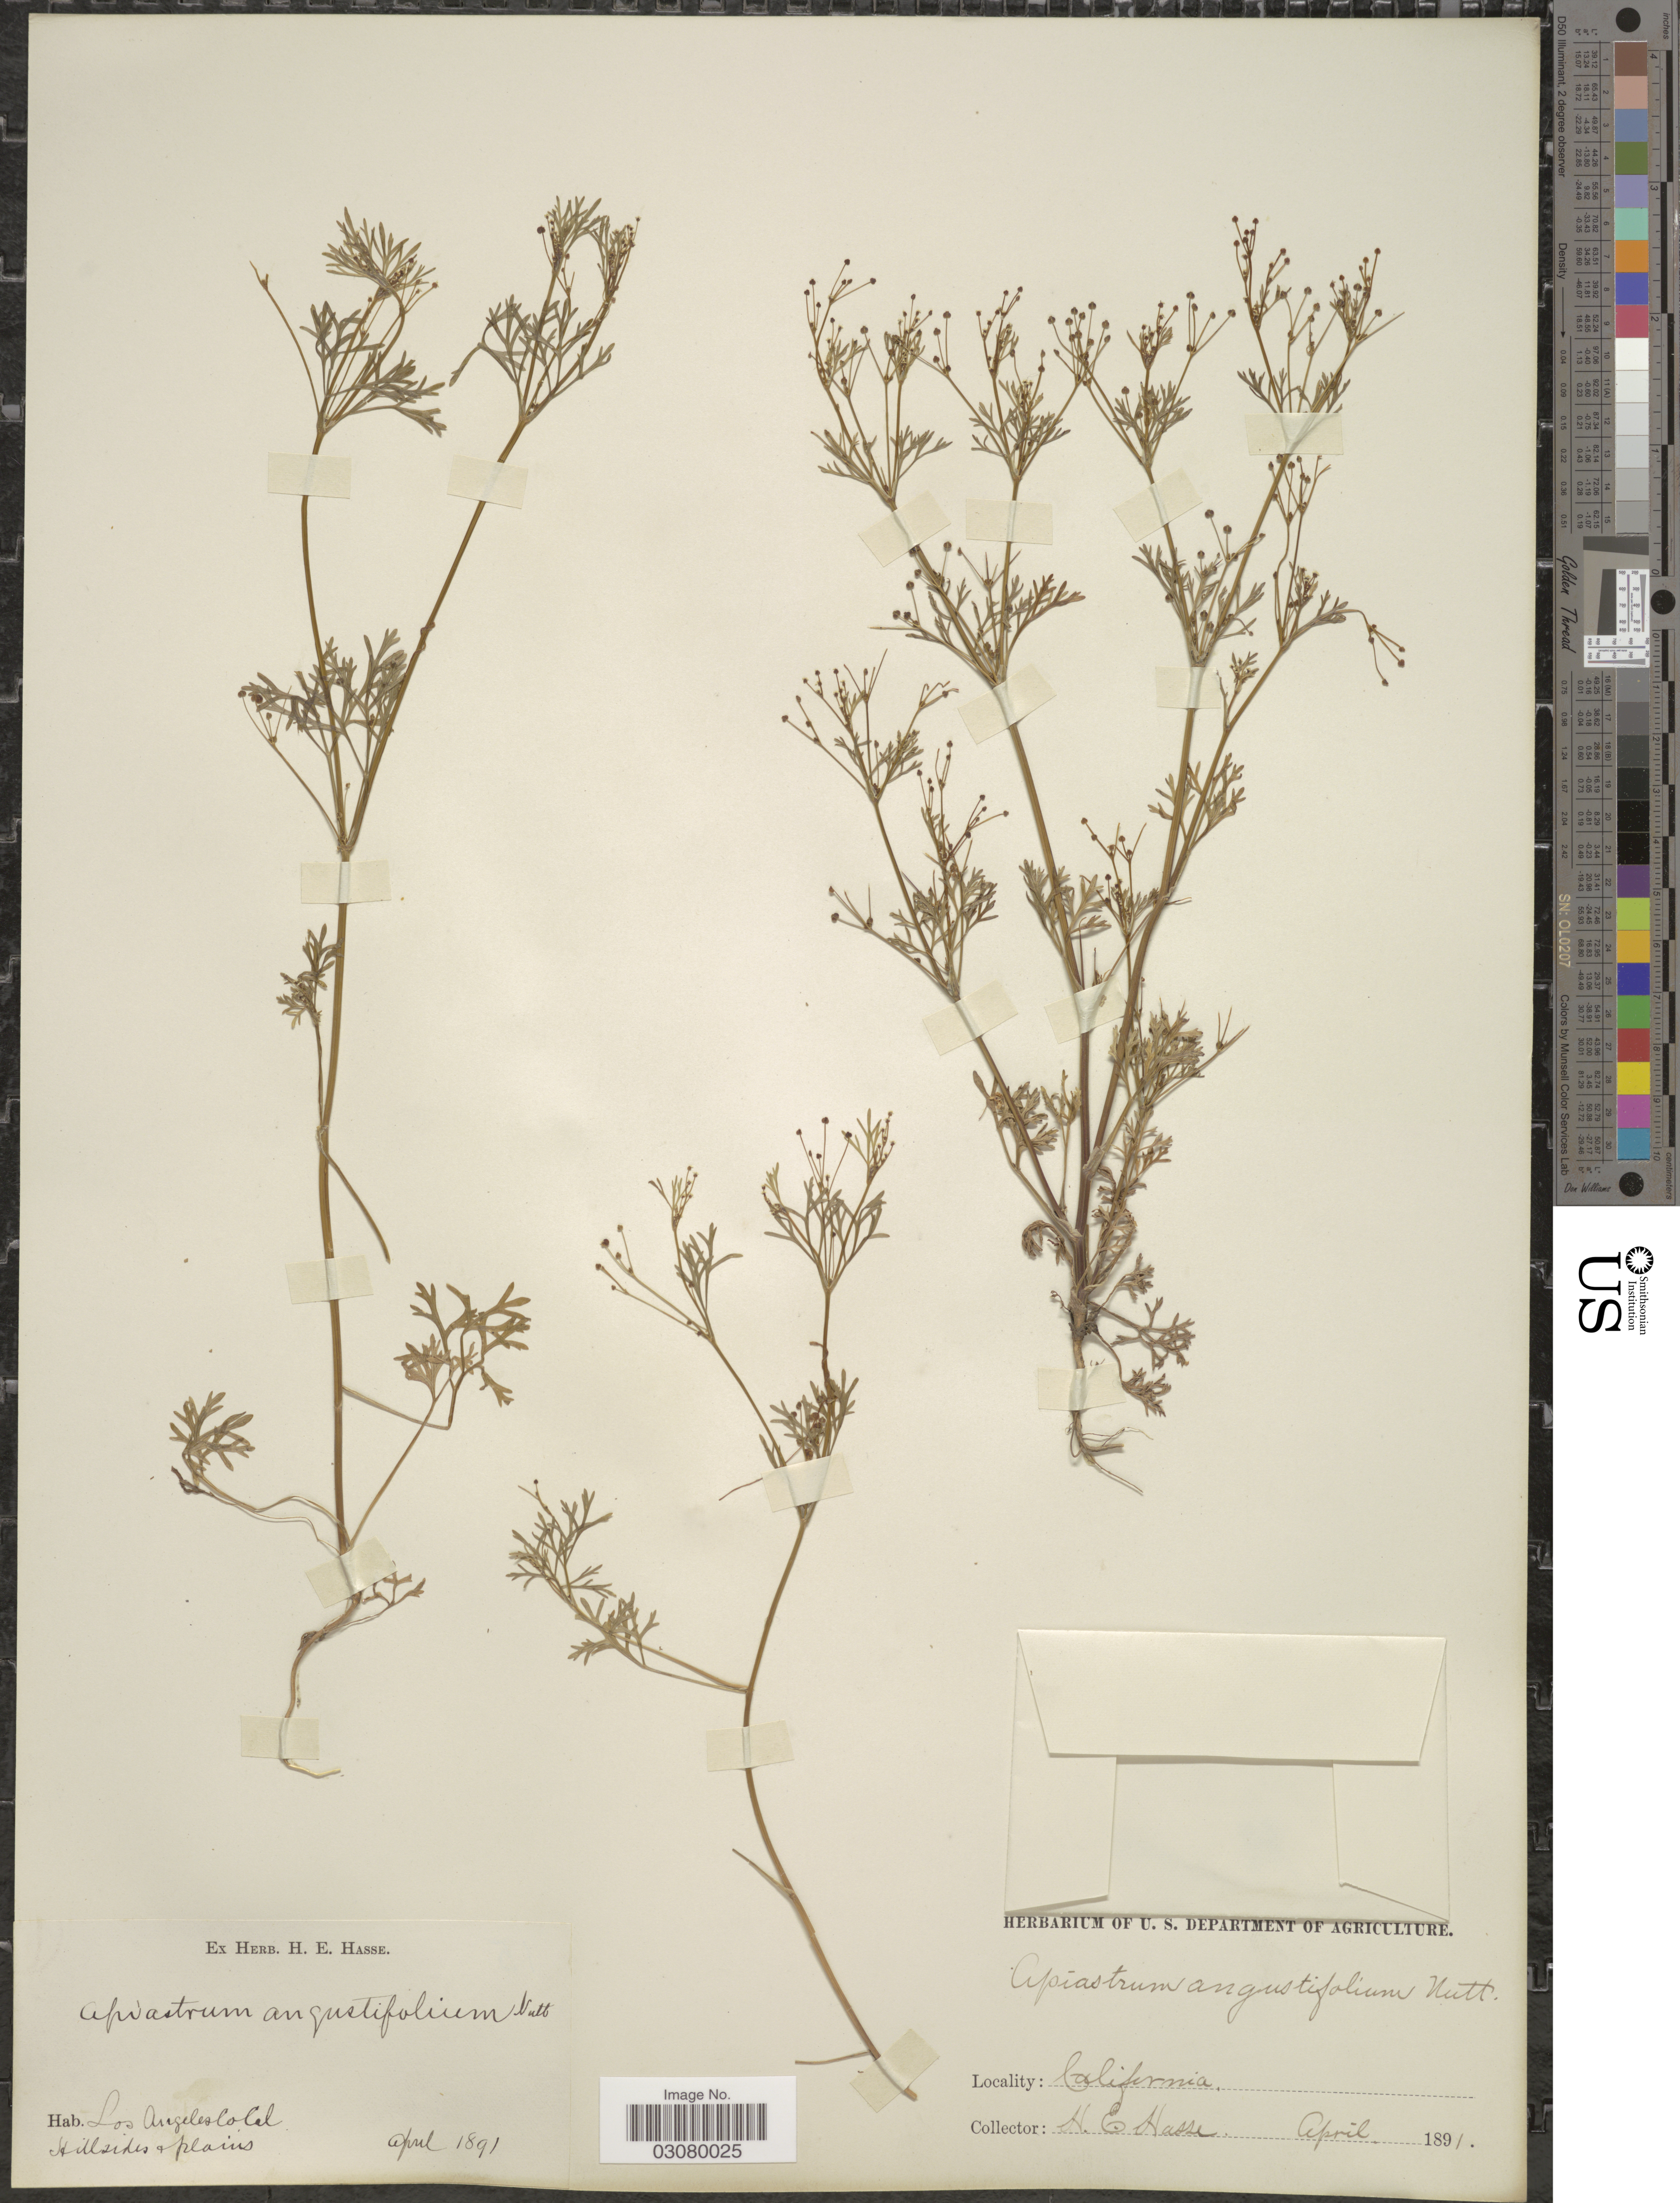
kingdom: Plantae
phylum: Tracheophyta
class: Magnoliopsida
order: Apiales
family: Apiaceae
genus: Apiastrum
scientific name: Apiastrum angustifolium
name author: Nutt.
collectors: H. E. Hasse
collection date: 1891-04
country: United States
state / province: California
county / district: Los Angeles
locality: Los Angeles Co.